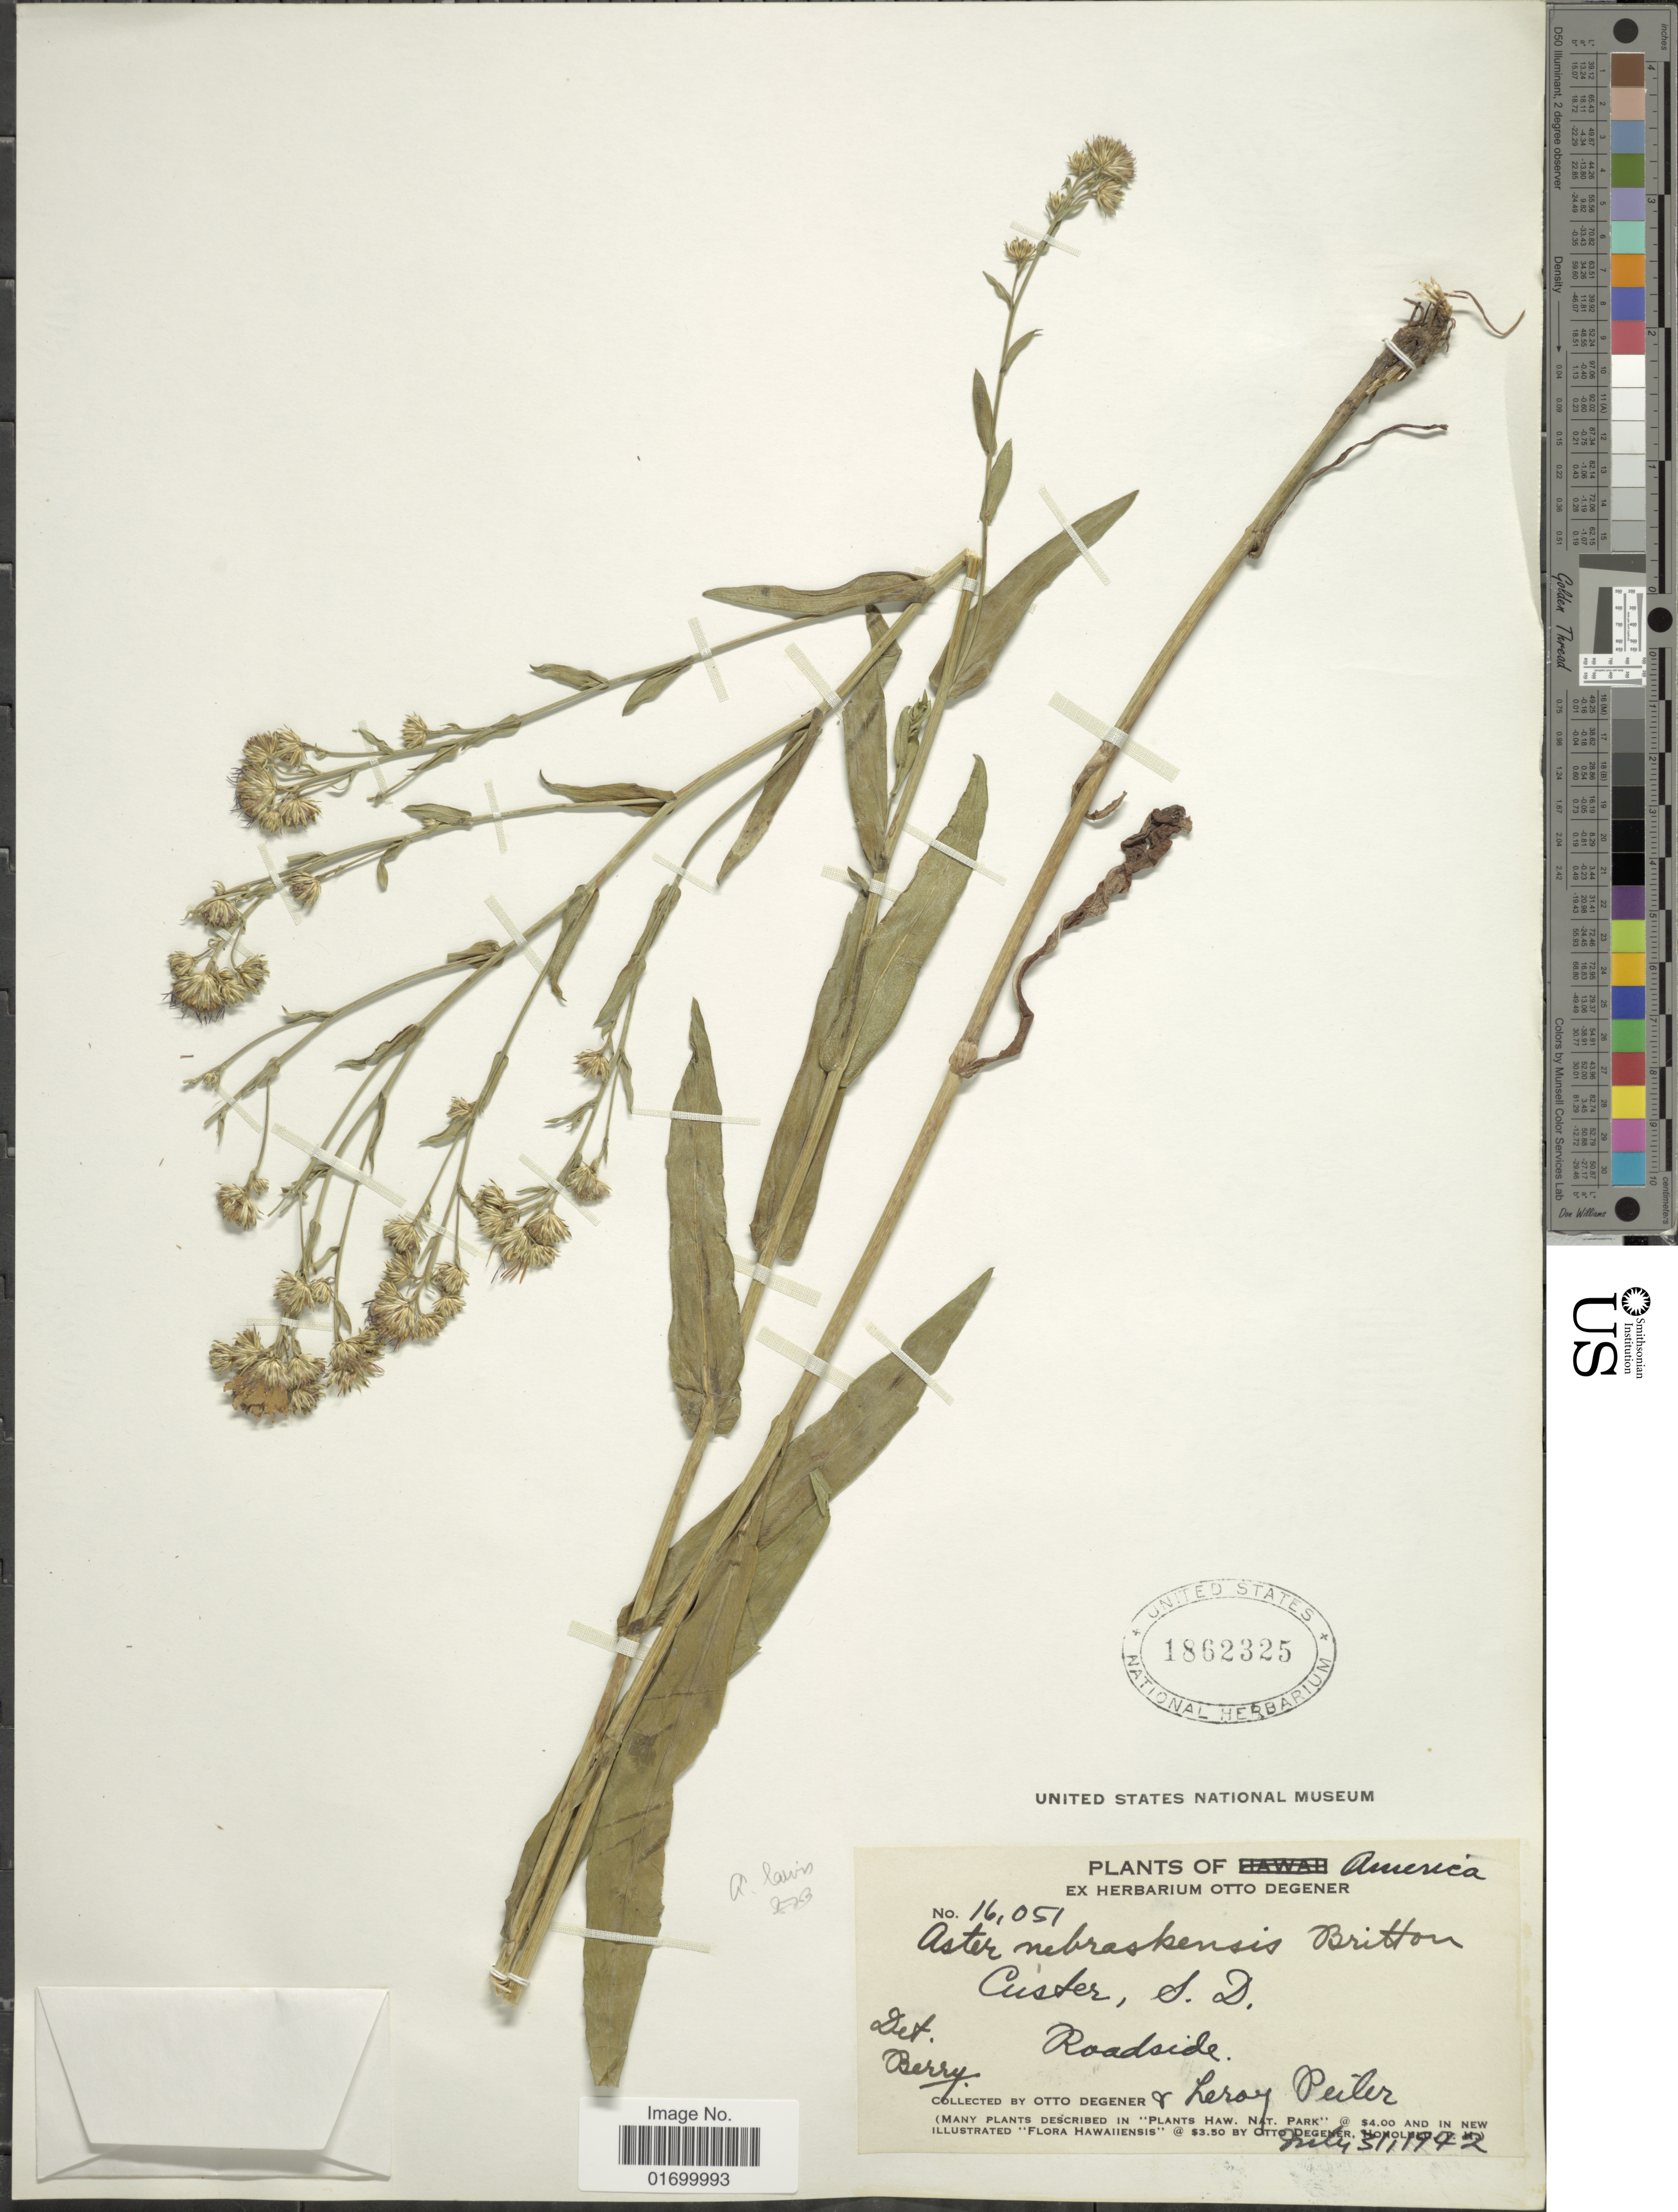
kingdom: Plantae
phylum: Tracheophyta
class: Magnoliopsida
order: Asterales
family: Asteraceae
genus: Symphyotrichum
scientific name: Symphyotrichum laeve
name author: (L.) Á. Löve & D. Löve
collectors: O. Degener & L. Peiler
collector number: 16051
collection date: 1942-03-10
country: United States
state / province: South Dakota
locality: Custer, S. D,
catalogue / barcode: US 1862325